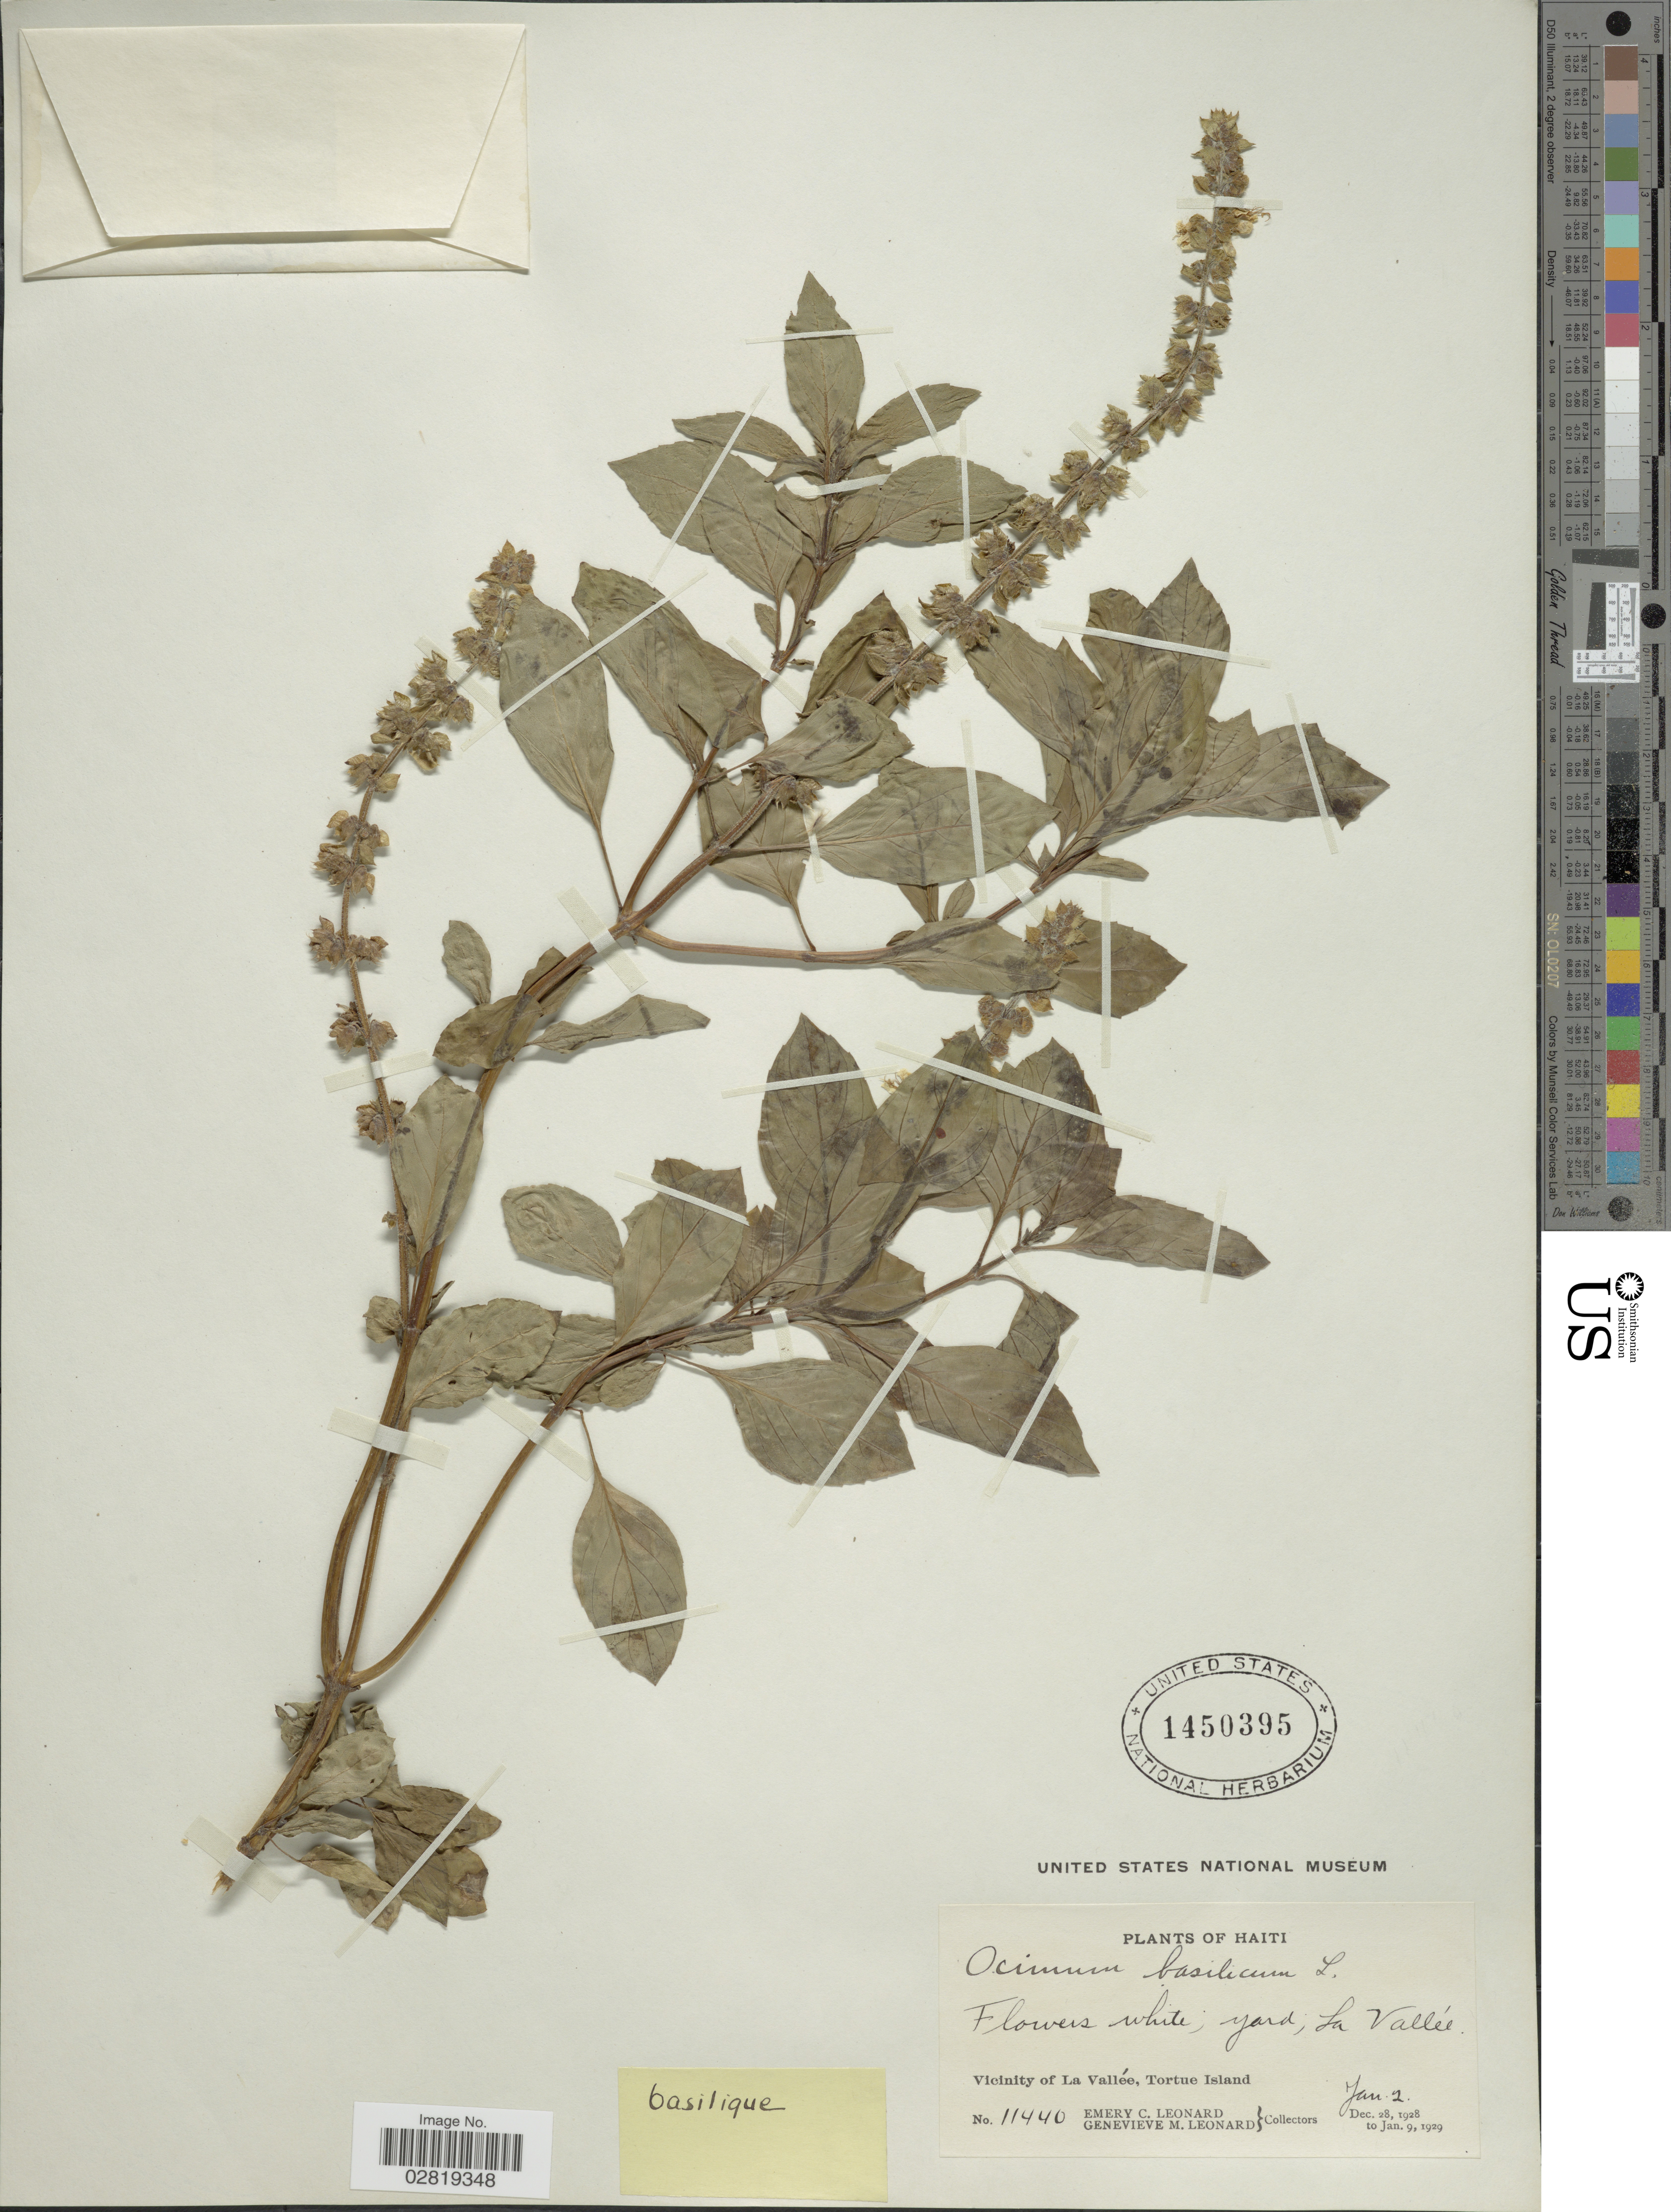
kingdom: Plantae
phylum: Tracheophyta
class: Magnoliopsida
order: Lamiales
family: Lamiaceae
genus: Ocimum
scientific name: Ocimum basilicum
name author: L.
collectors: E. C. Leonard & G. M. Leonard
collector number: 11440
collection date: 1929-01-02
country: Haiti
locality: Vicinity of La Vallée, Tortue Island.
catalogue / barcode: US 1450395